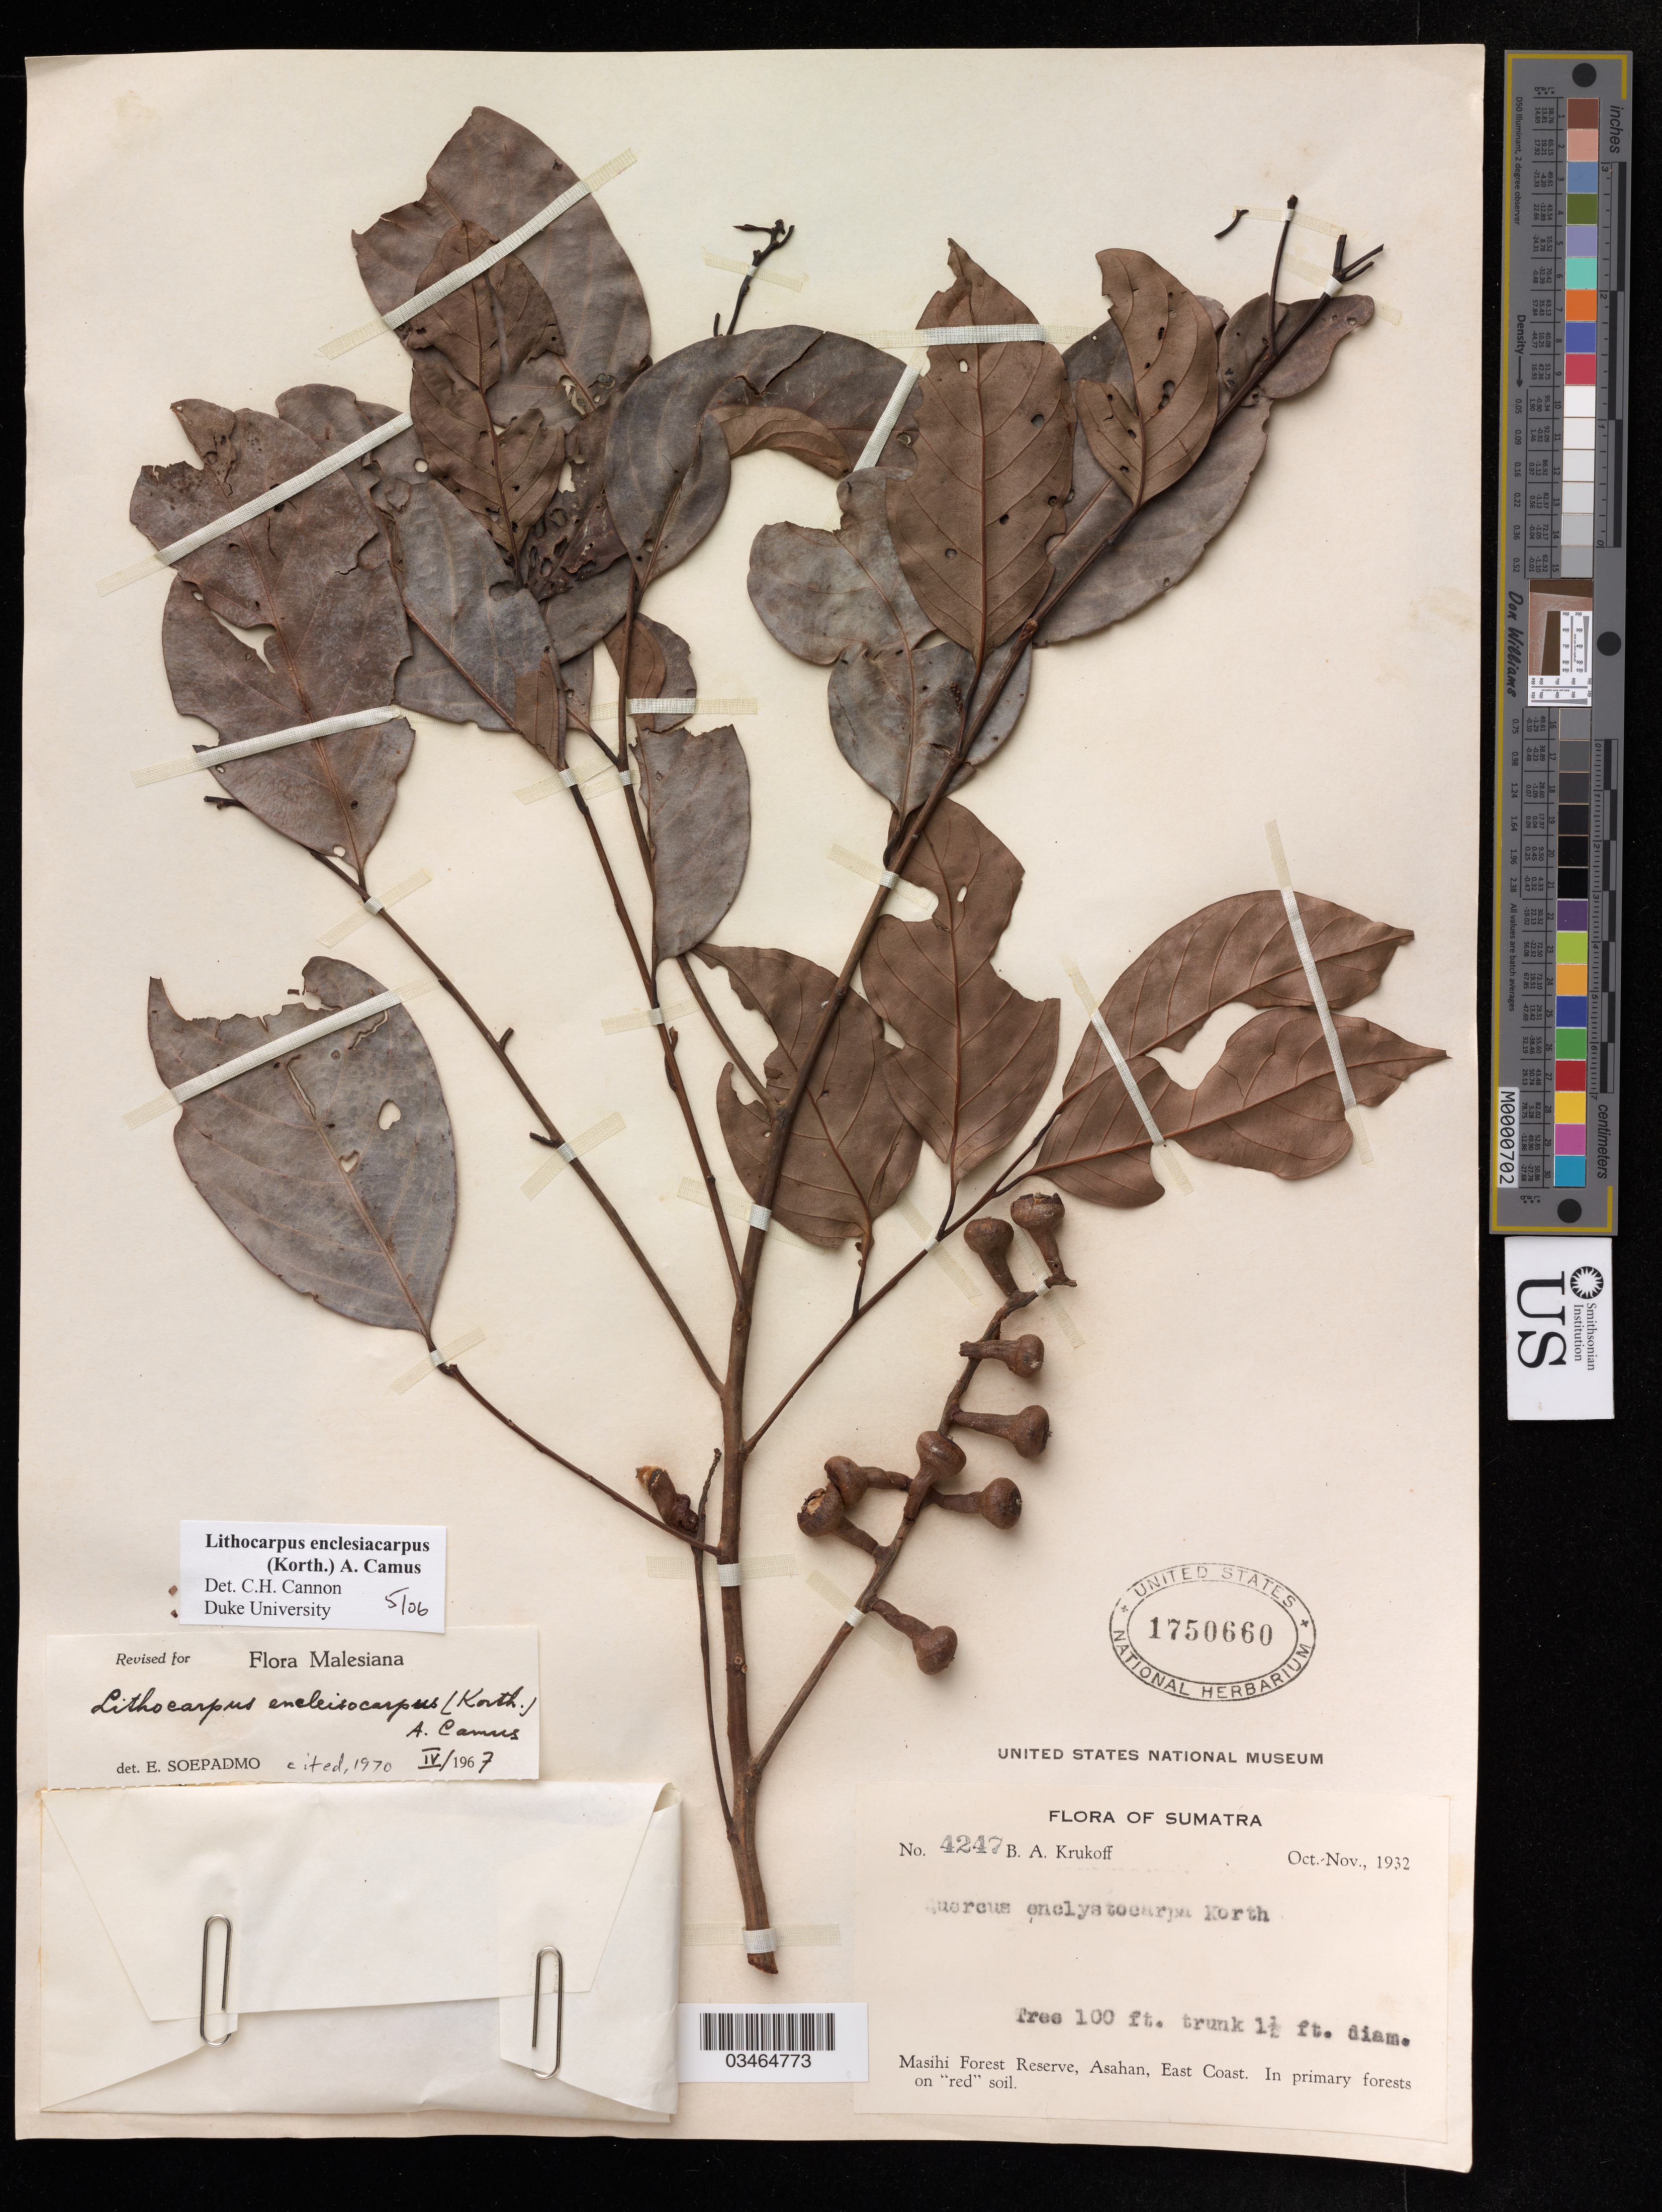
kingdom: Plantae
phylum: Tracheophyta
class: Magnoliopsida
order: Fagales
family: Fagaceae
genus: Lithocarpus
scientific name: Lithocarpus encleisocarpus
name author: (Korth.) A. Camus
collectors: B. A. Krukoff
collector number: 4247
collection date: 1932-10/1932-11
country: Indonesia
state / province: Sumatra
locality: Masihi Forest Reserve, Asahan, East Coast.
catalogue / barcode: US 1750660